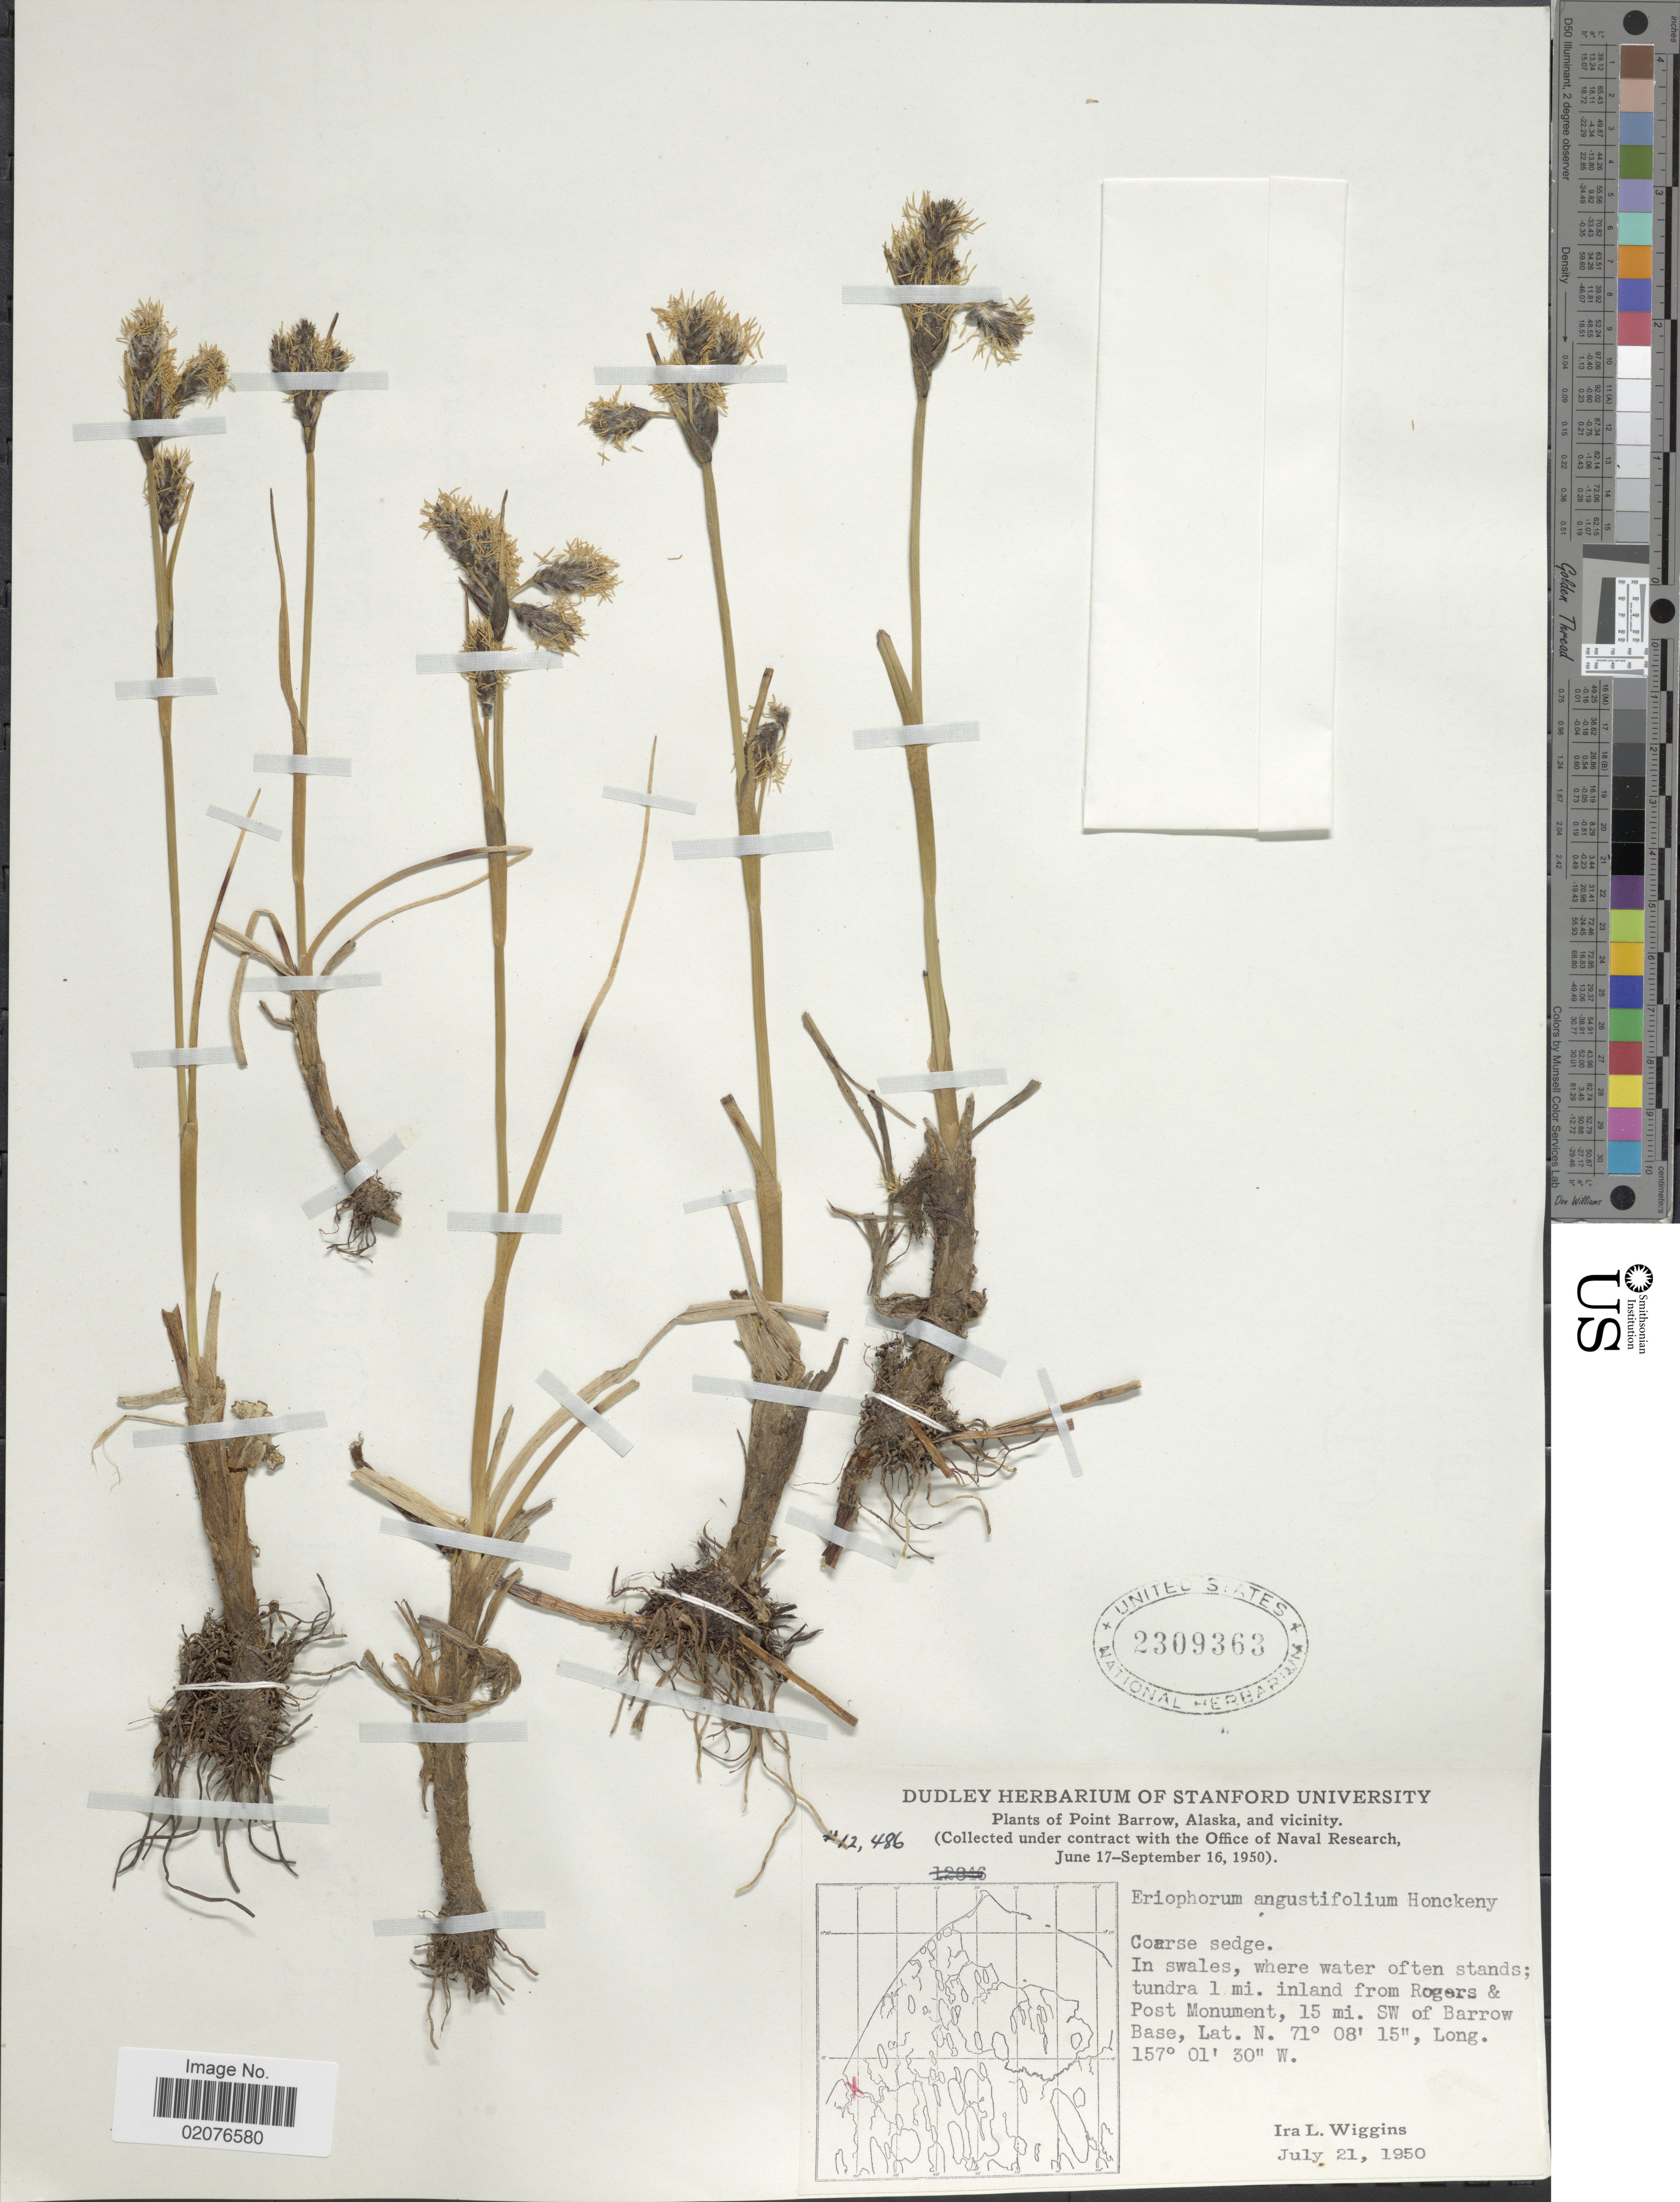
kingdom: Plantae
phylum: Tracheophyta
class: Liliopsida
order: Poales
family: Cyperaceae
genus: Eriophorum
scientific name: Eriophorum angustifolium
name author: Honck.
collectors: I. L. Wiggins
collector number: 12486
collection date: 1950-07-21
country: United States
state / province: Alaska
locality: Point Barrow, and vicinity, Coarse sedge, In swales, where water often stands; tundra 1 mi inland from Rogers & Post Monument, 15 mi SW of Barrow Base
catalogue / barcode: US 2309363